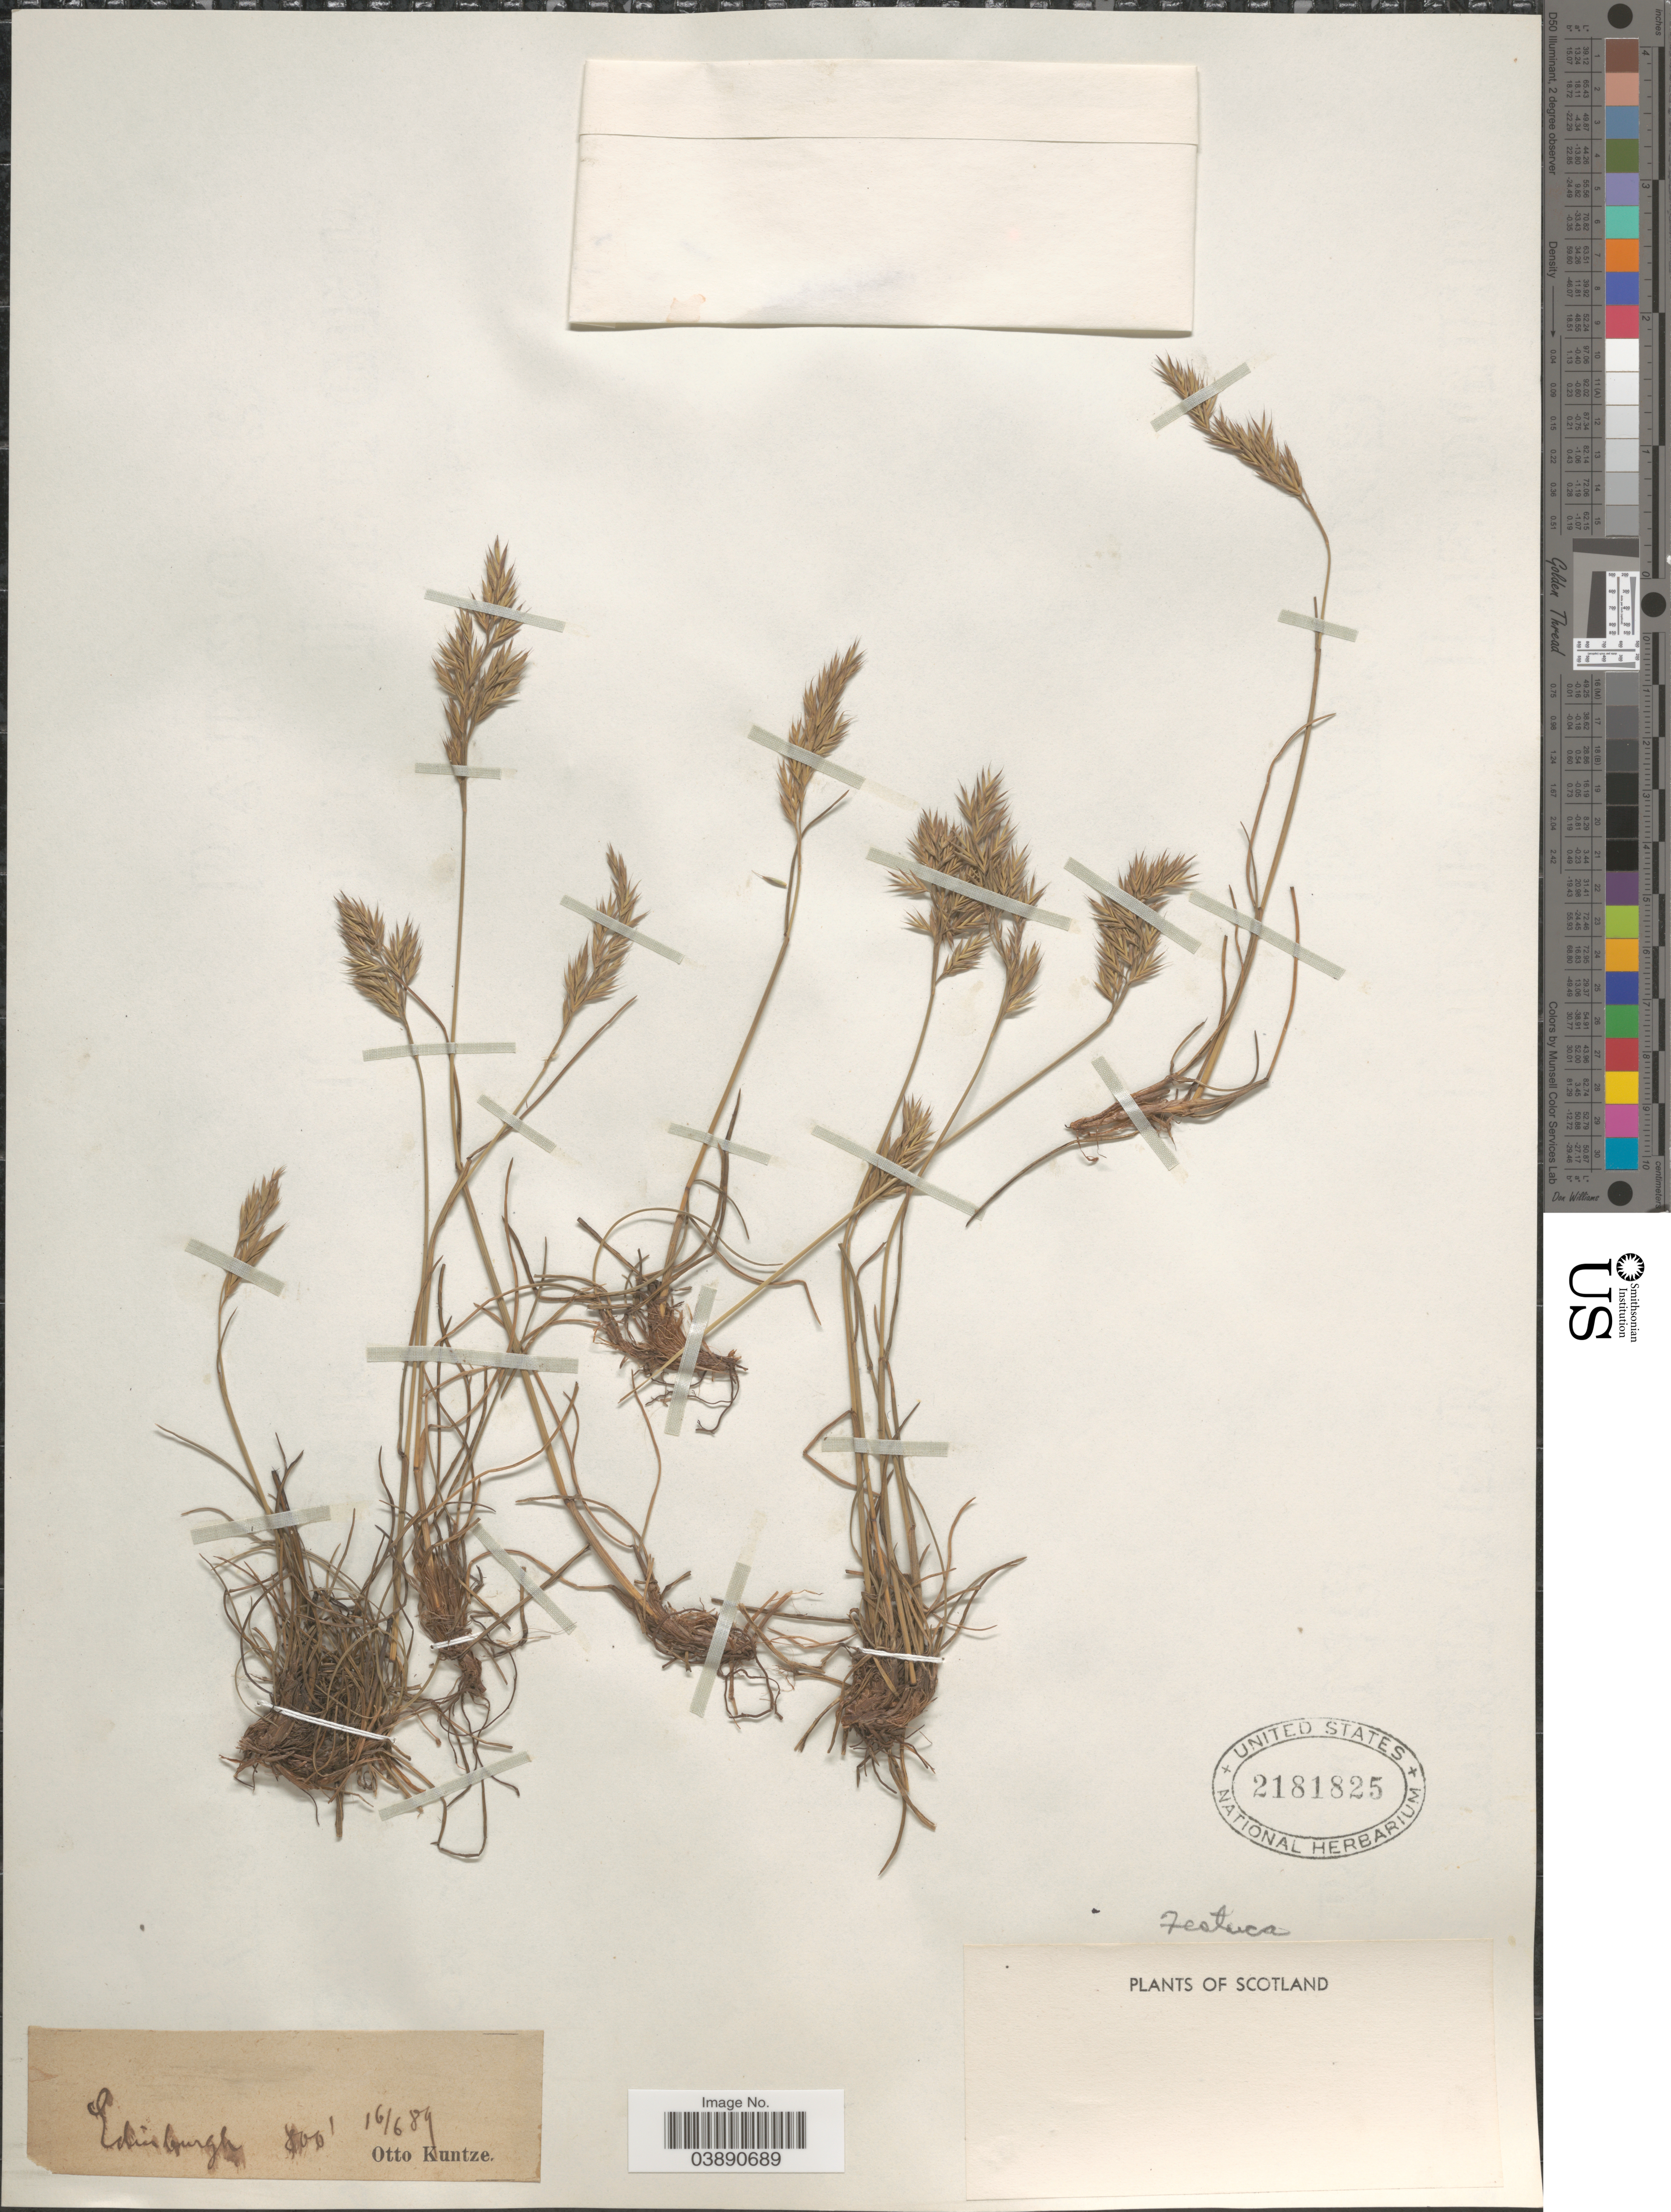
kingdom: Plantae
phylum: Tracheophyta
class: Liliopsida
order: Poales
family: Poaceae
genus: Festuca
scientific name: Festuca sp.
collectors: C.E.O. Kuntze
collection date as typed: Transcribed d/m/y: 16/6/89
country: United Kingdom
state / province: Scotland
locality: Edinburgh.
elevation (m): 244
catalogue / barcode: US 2181825